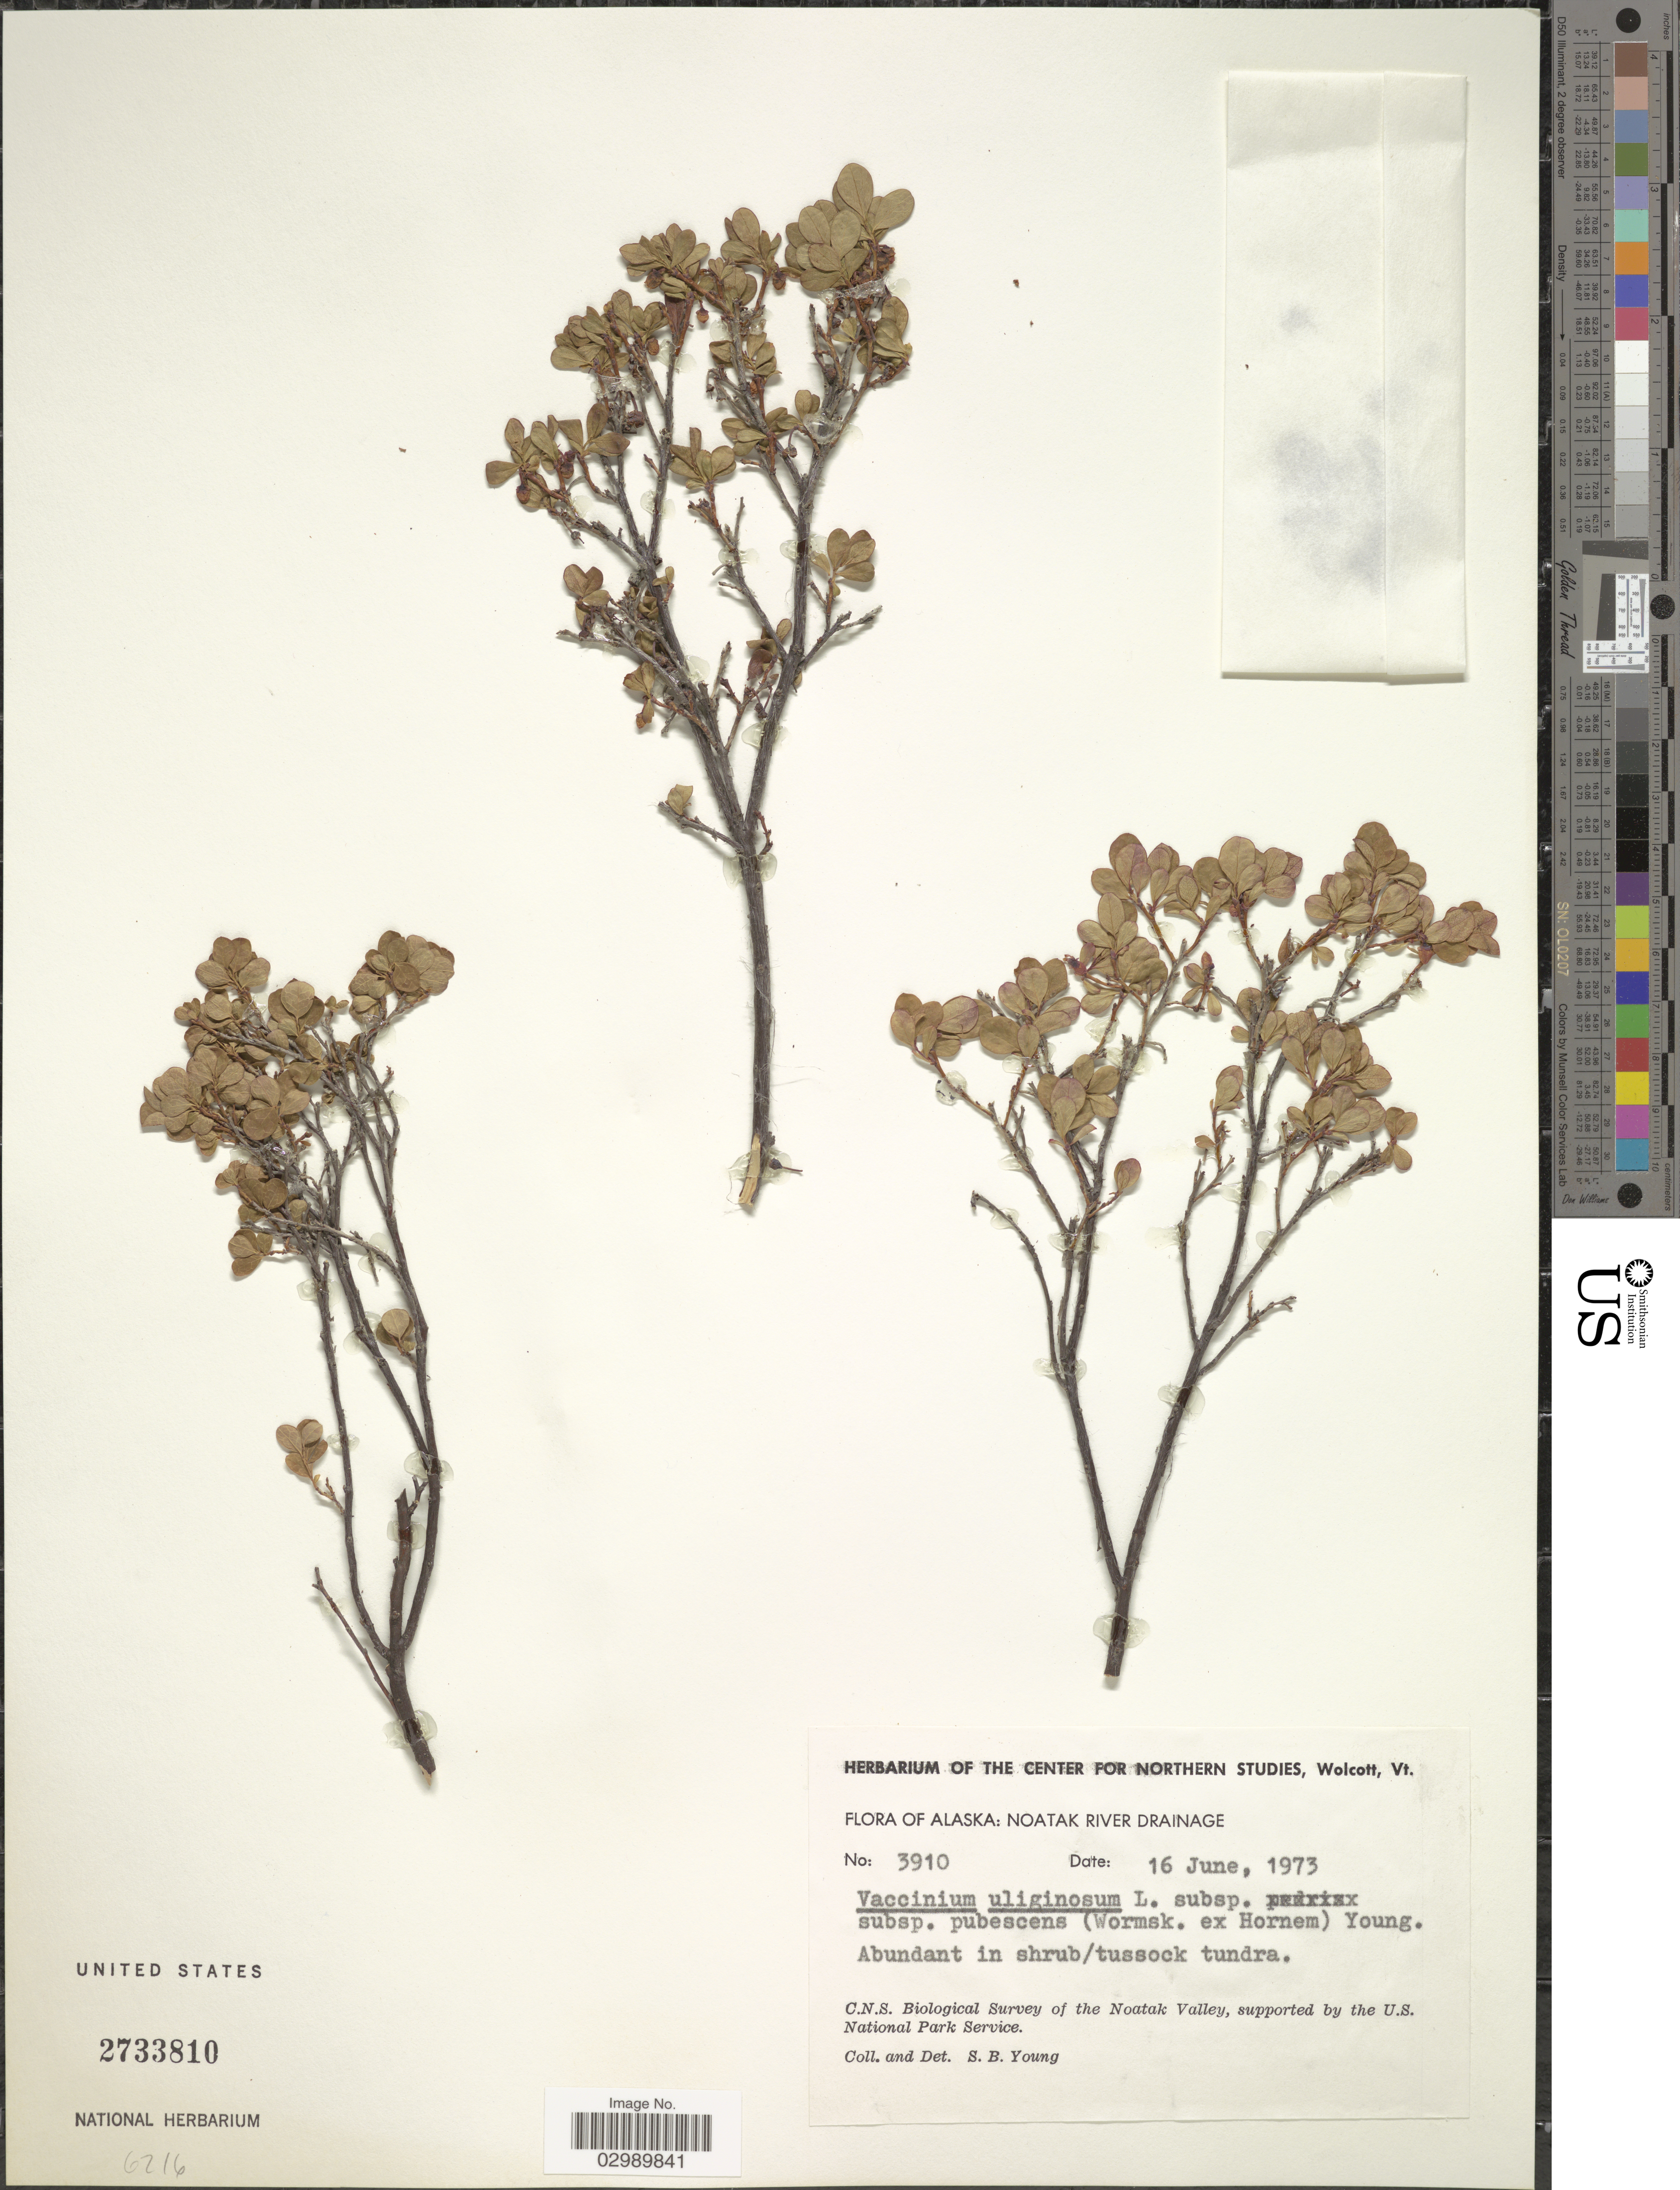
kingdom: Plantae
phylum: Tracheophyta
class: Magnoliopsida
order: Ericales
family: Ericaceae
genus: Vaccinium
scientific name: Vaccinium uliginosum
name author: L.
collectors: S. Young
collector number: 3910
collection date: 1973-06-16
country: United States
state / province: Alaska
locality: Noatak River Drainage, Abundant in shrub/tussock tundra.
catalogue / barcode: US 2733810